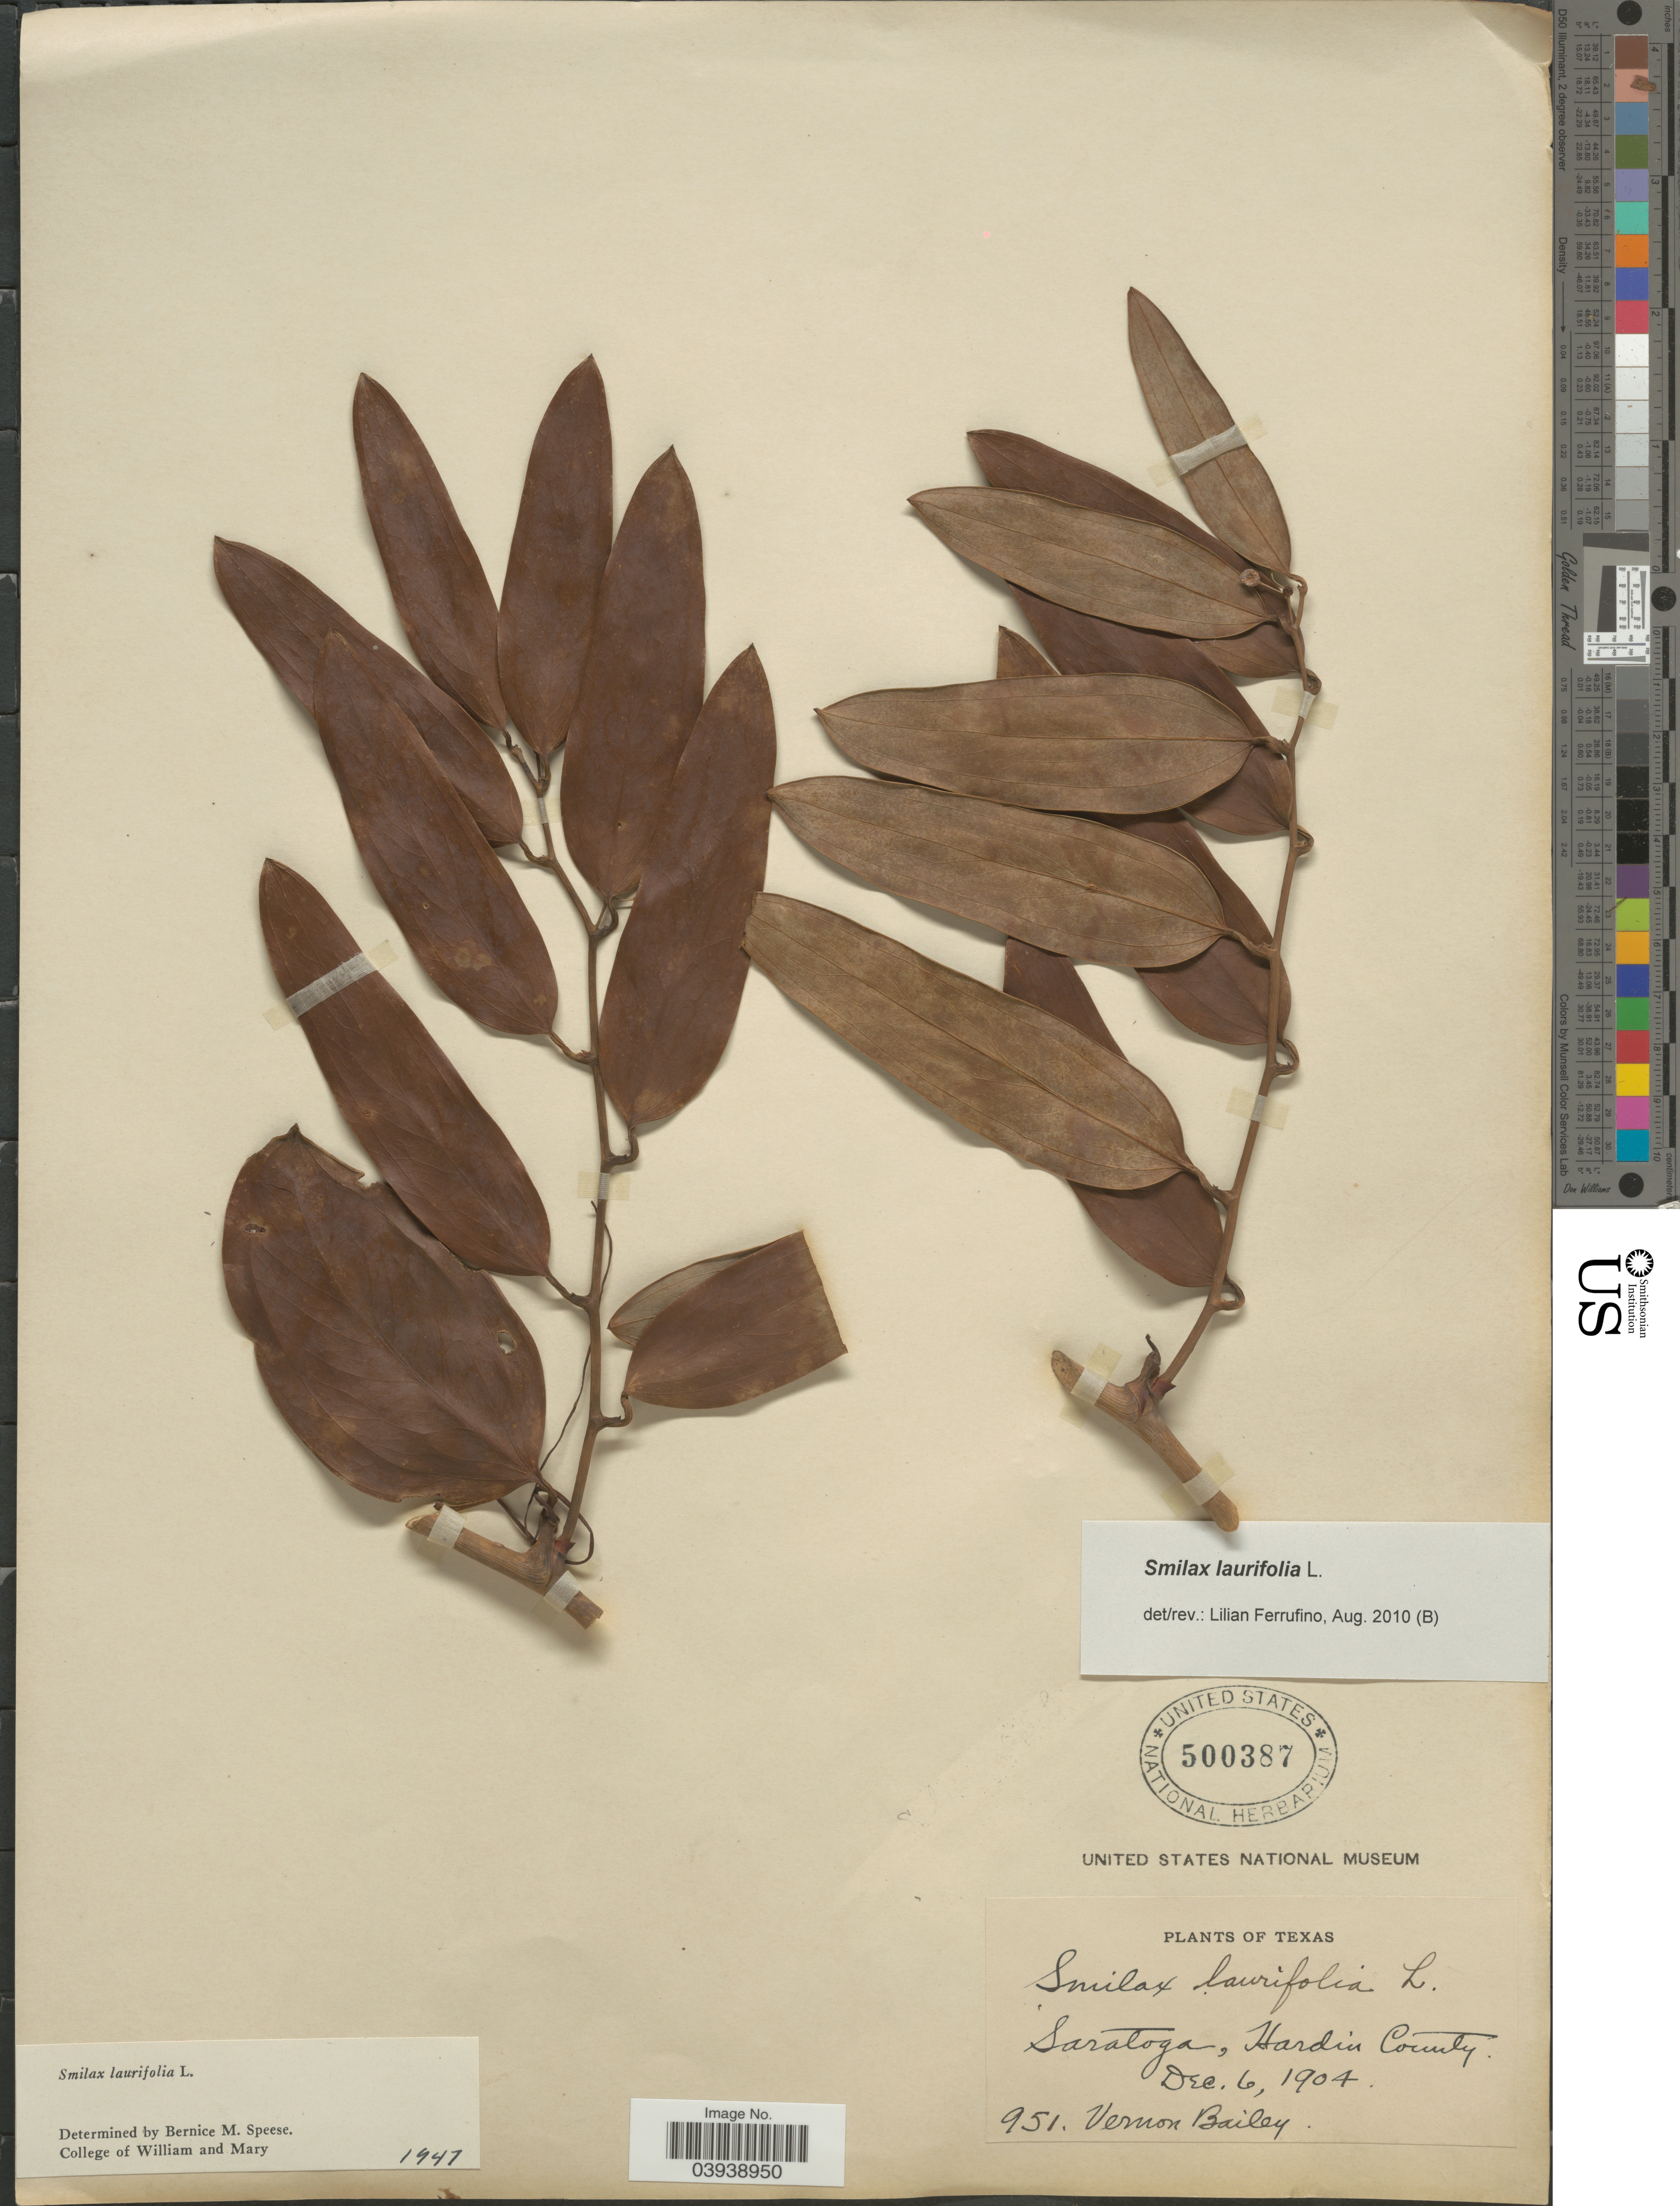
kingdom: Plantae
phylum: Tracheophyta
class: Liliopsida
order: Liliales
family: Smilacaceae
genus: Smilax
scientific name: Smilax laurifolia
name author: L.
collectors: V. O. Bailey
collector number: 951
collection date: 1904-12-06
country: United States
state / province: Texas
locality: Saratoga, Hardin County.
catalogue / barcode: US 500387